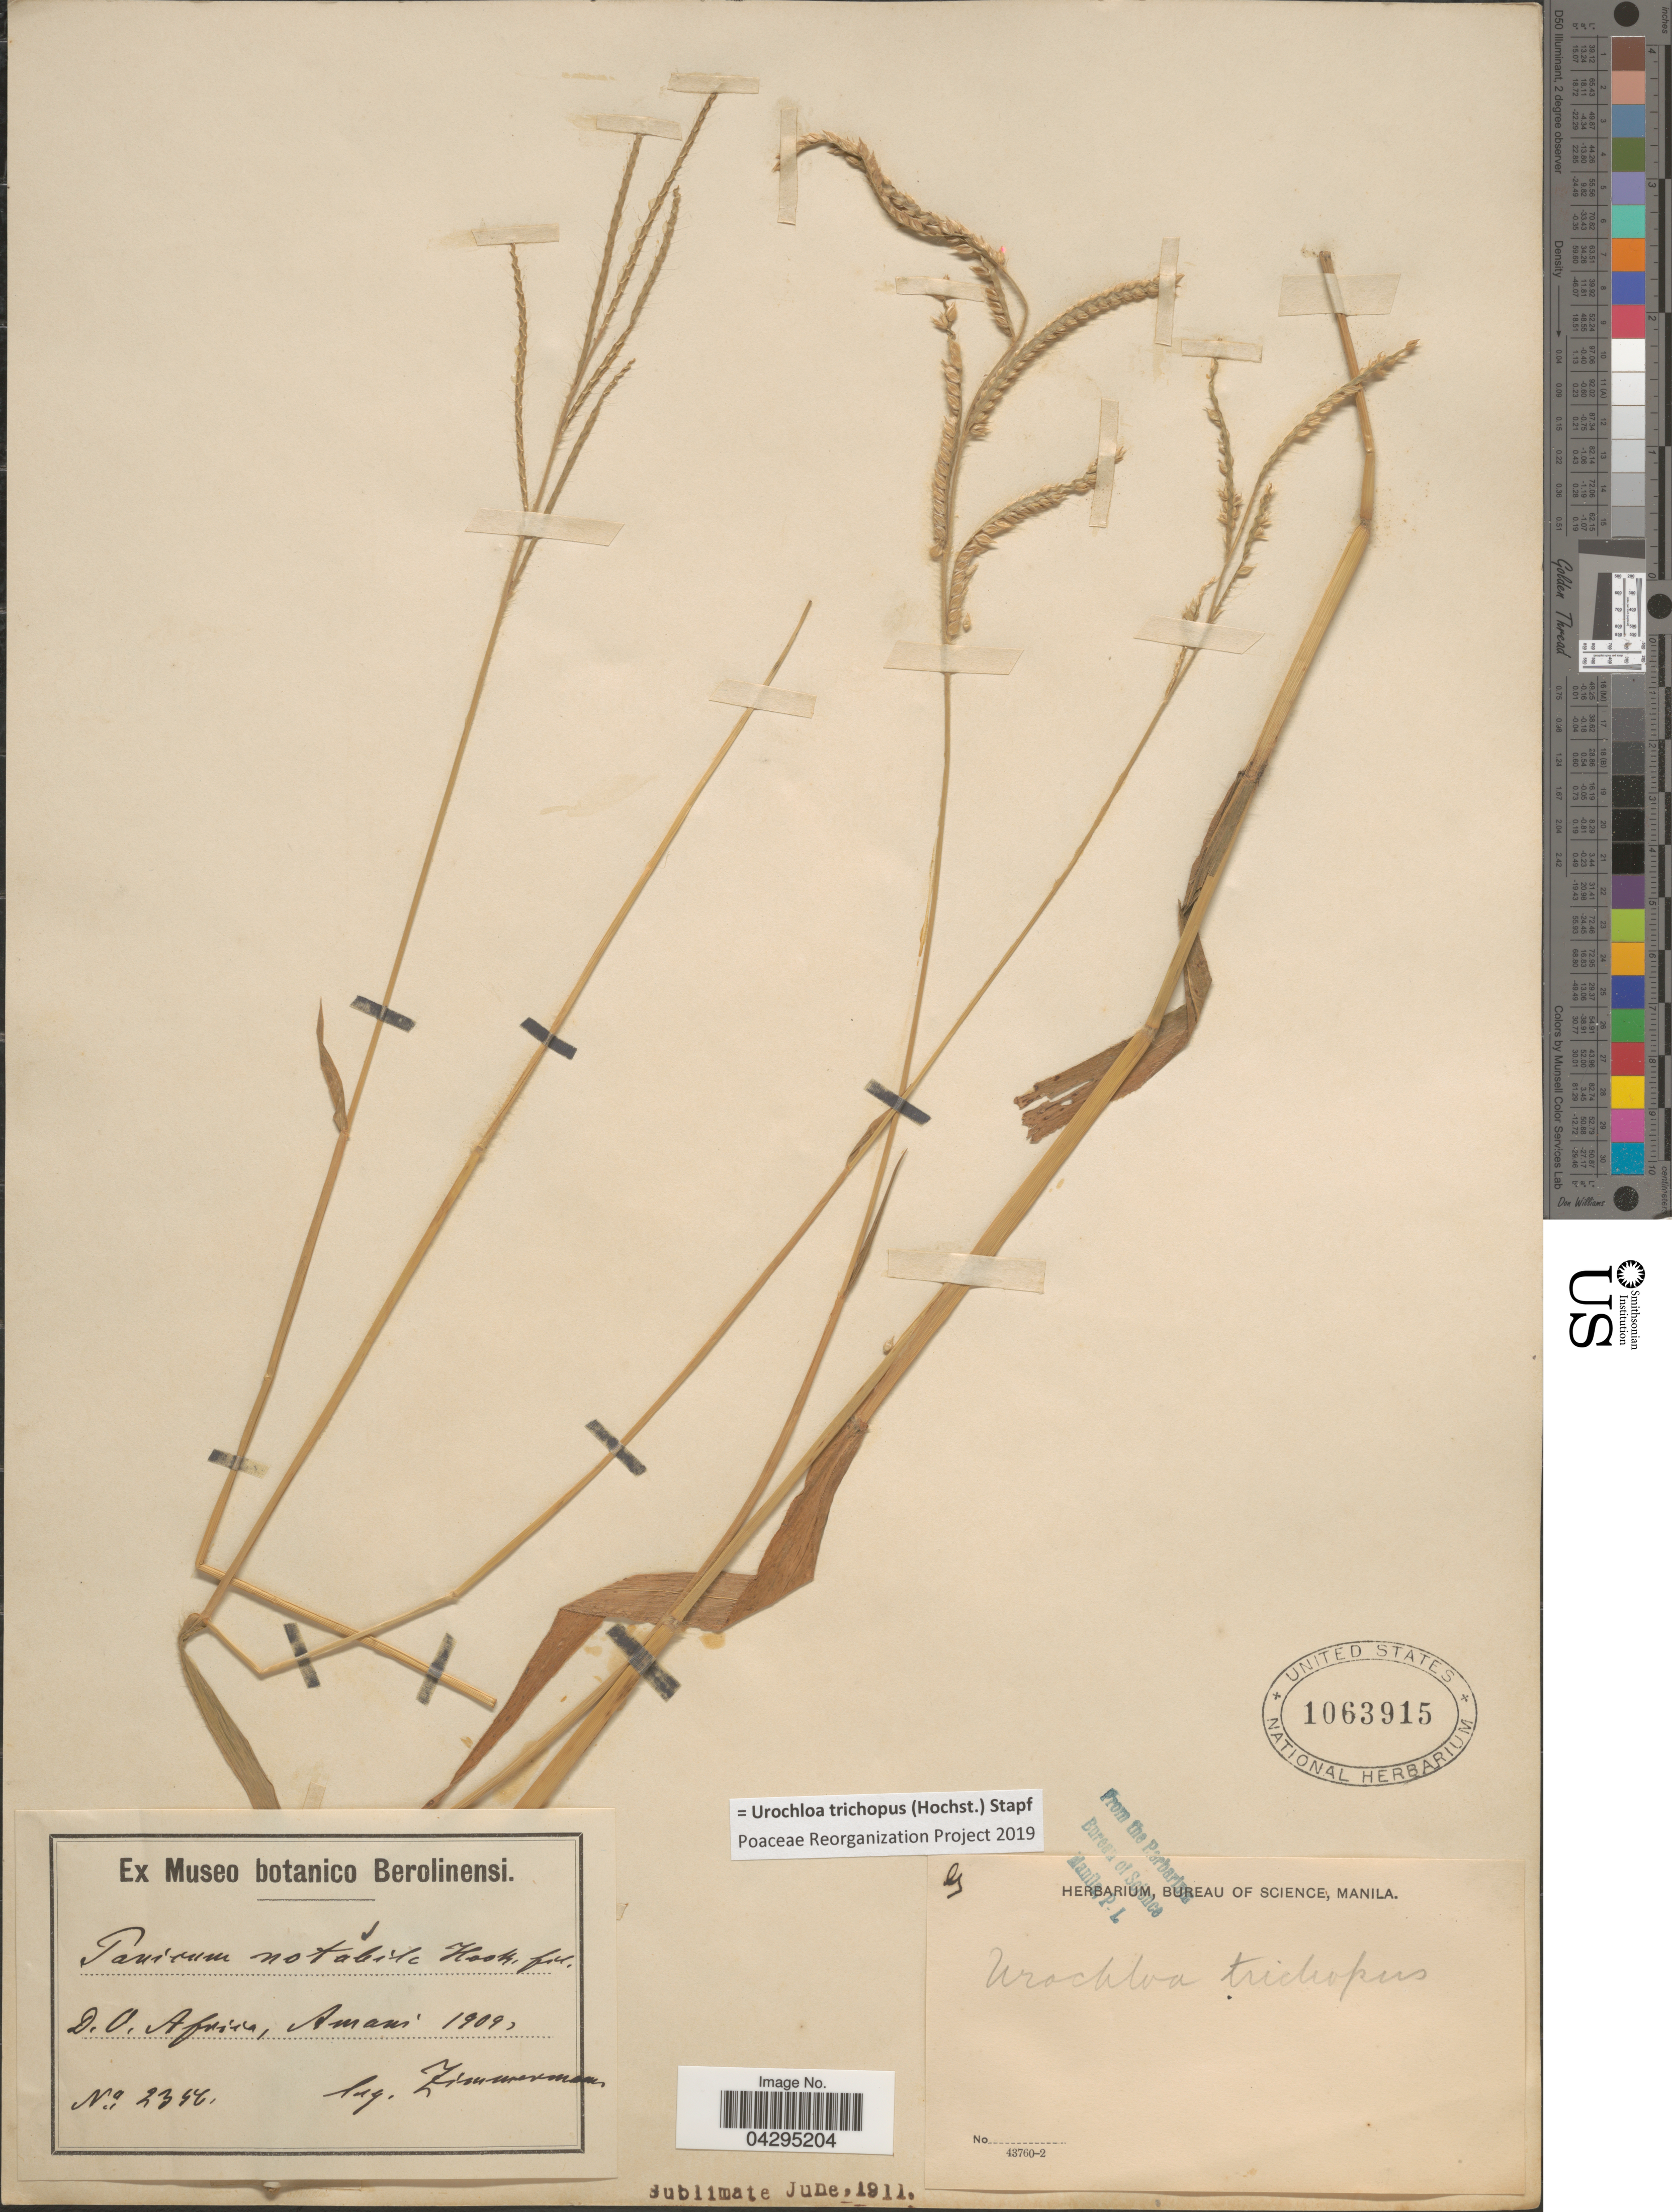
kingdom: Plantae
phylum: Tracheophyta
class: Liliopsida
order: Poales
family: Poaceae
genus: Urochloa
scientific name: Urochloa trichopus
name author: (Hochst.) Stapf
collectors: -. Zimmermann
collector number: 2357*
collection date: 1909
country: Tanzania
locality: D. O. Africa, Amani.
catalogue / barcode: US 1063915